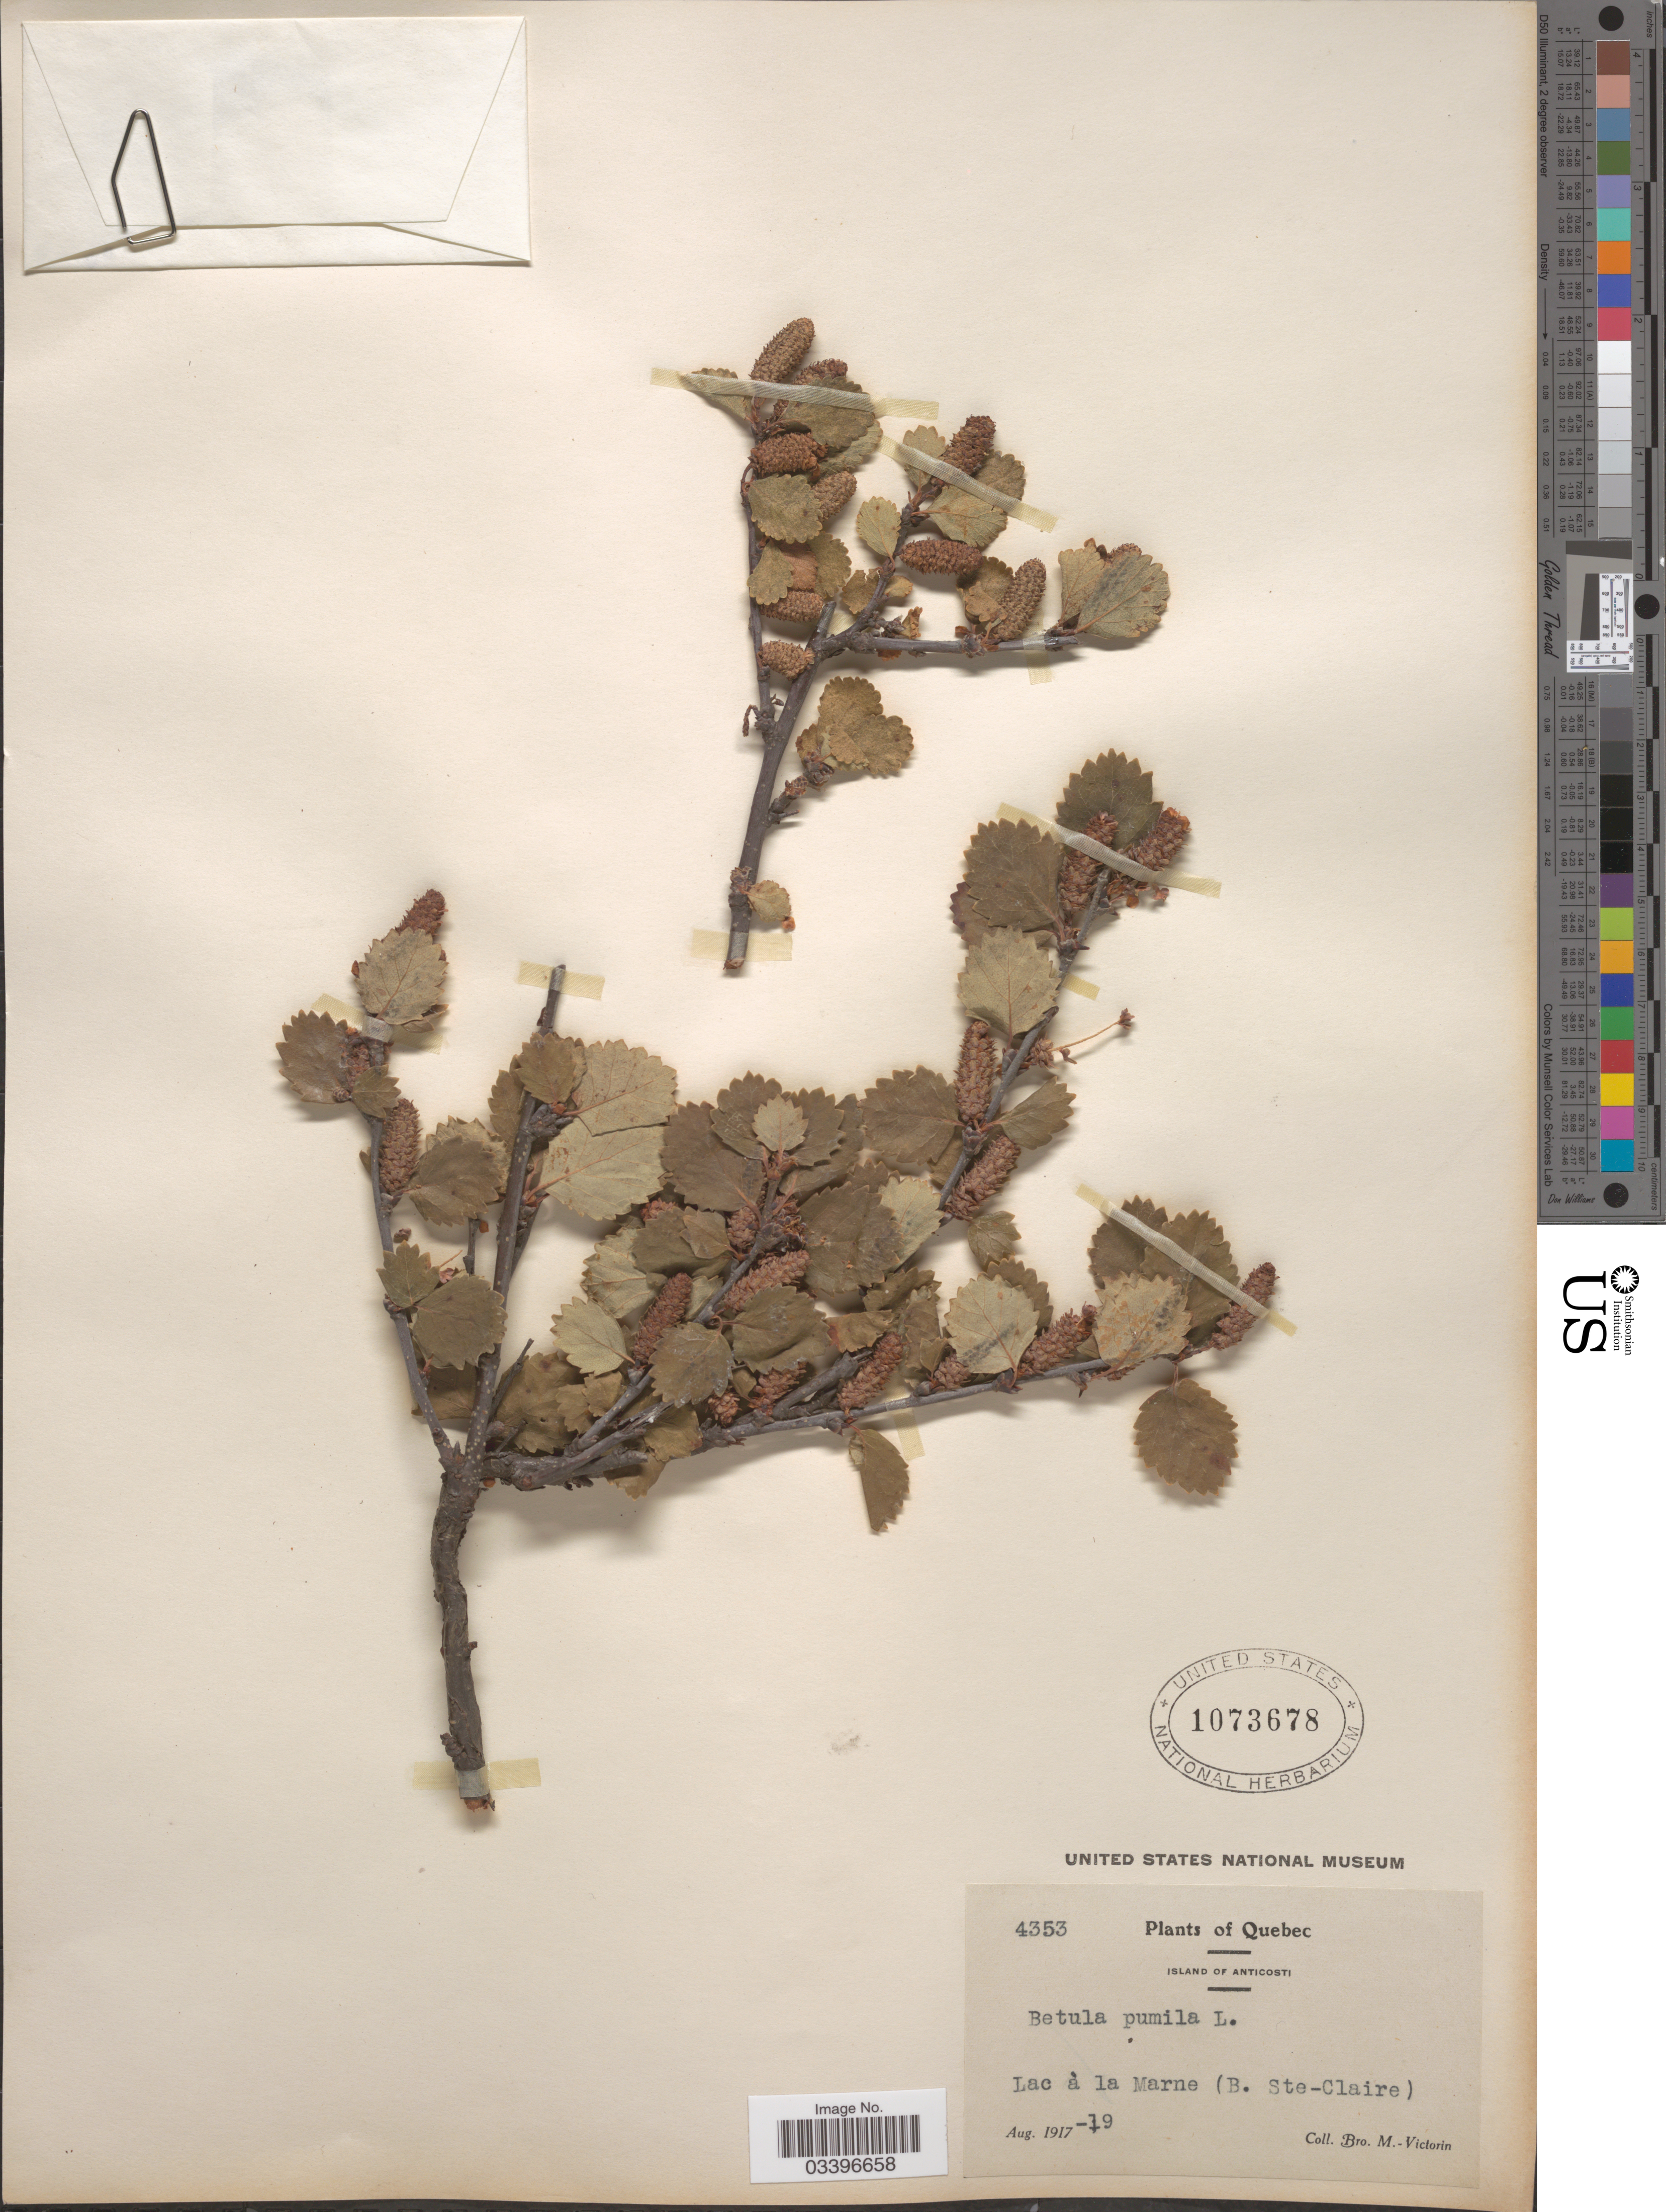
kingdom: Plantae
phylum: Tracheophyta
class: Magnoliopsida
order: Fagales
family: Betulaceae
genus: Betula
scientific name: Betula pumila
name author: L.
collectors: Fr. Marie-Victorin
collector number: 4353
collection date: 1917-08-19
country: Canada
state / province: Quebec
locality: Island of Anticosti. Lac à la Marne (B. Ste-Claire).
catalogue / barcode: US 1073678